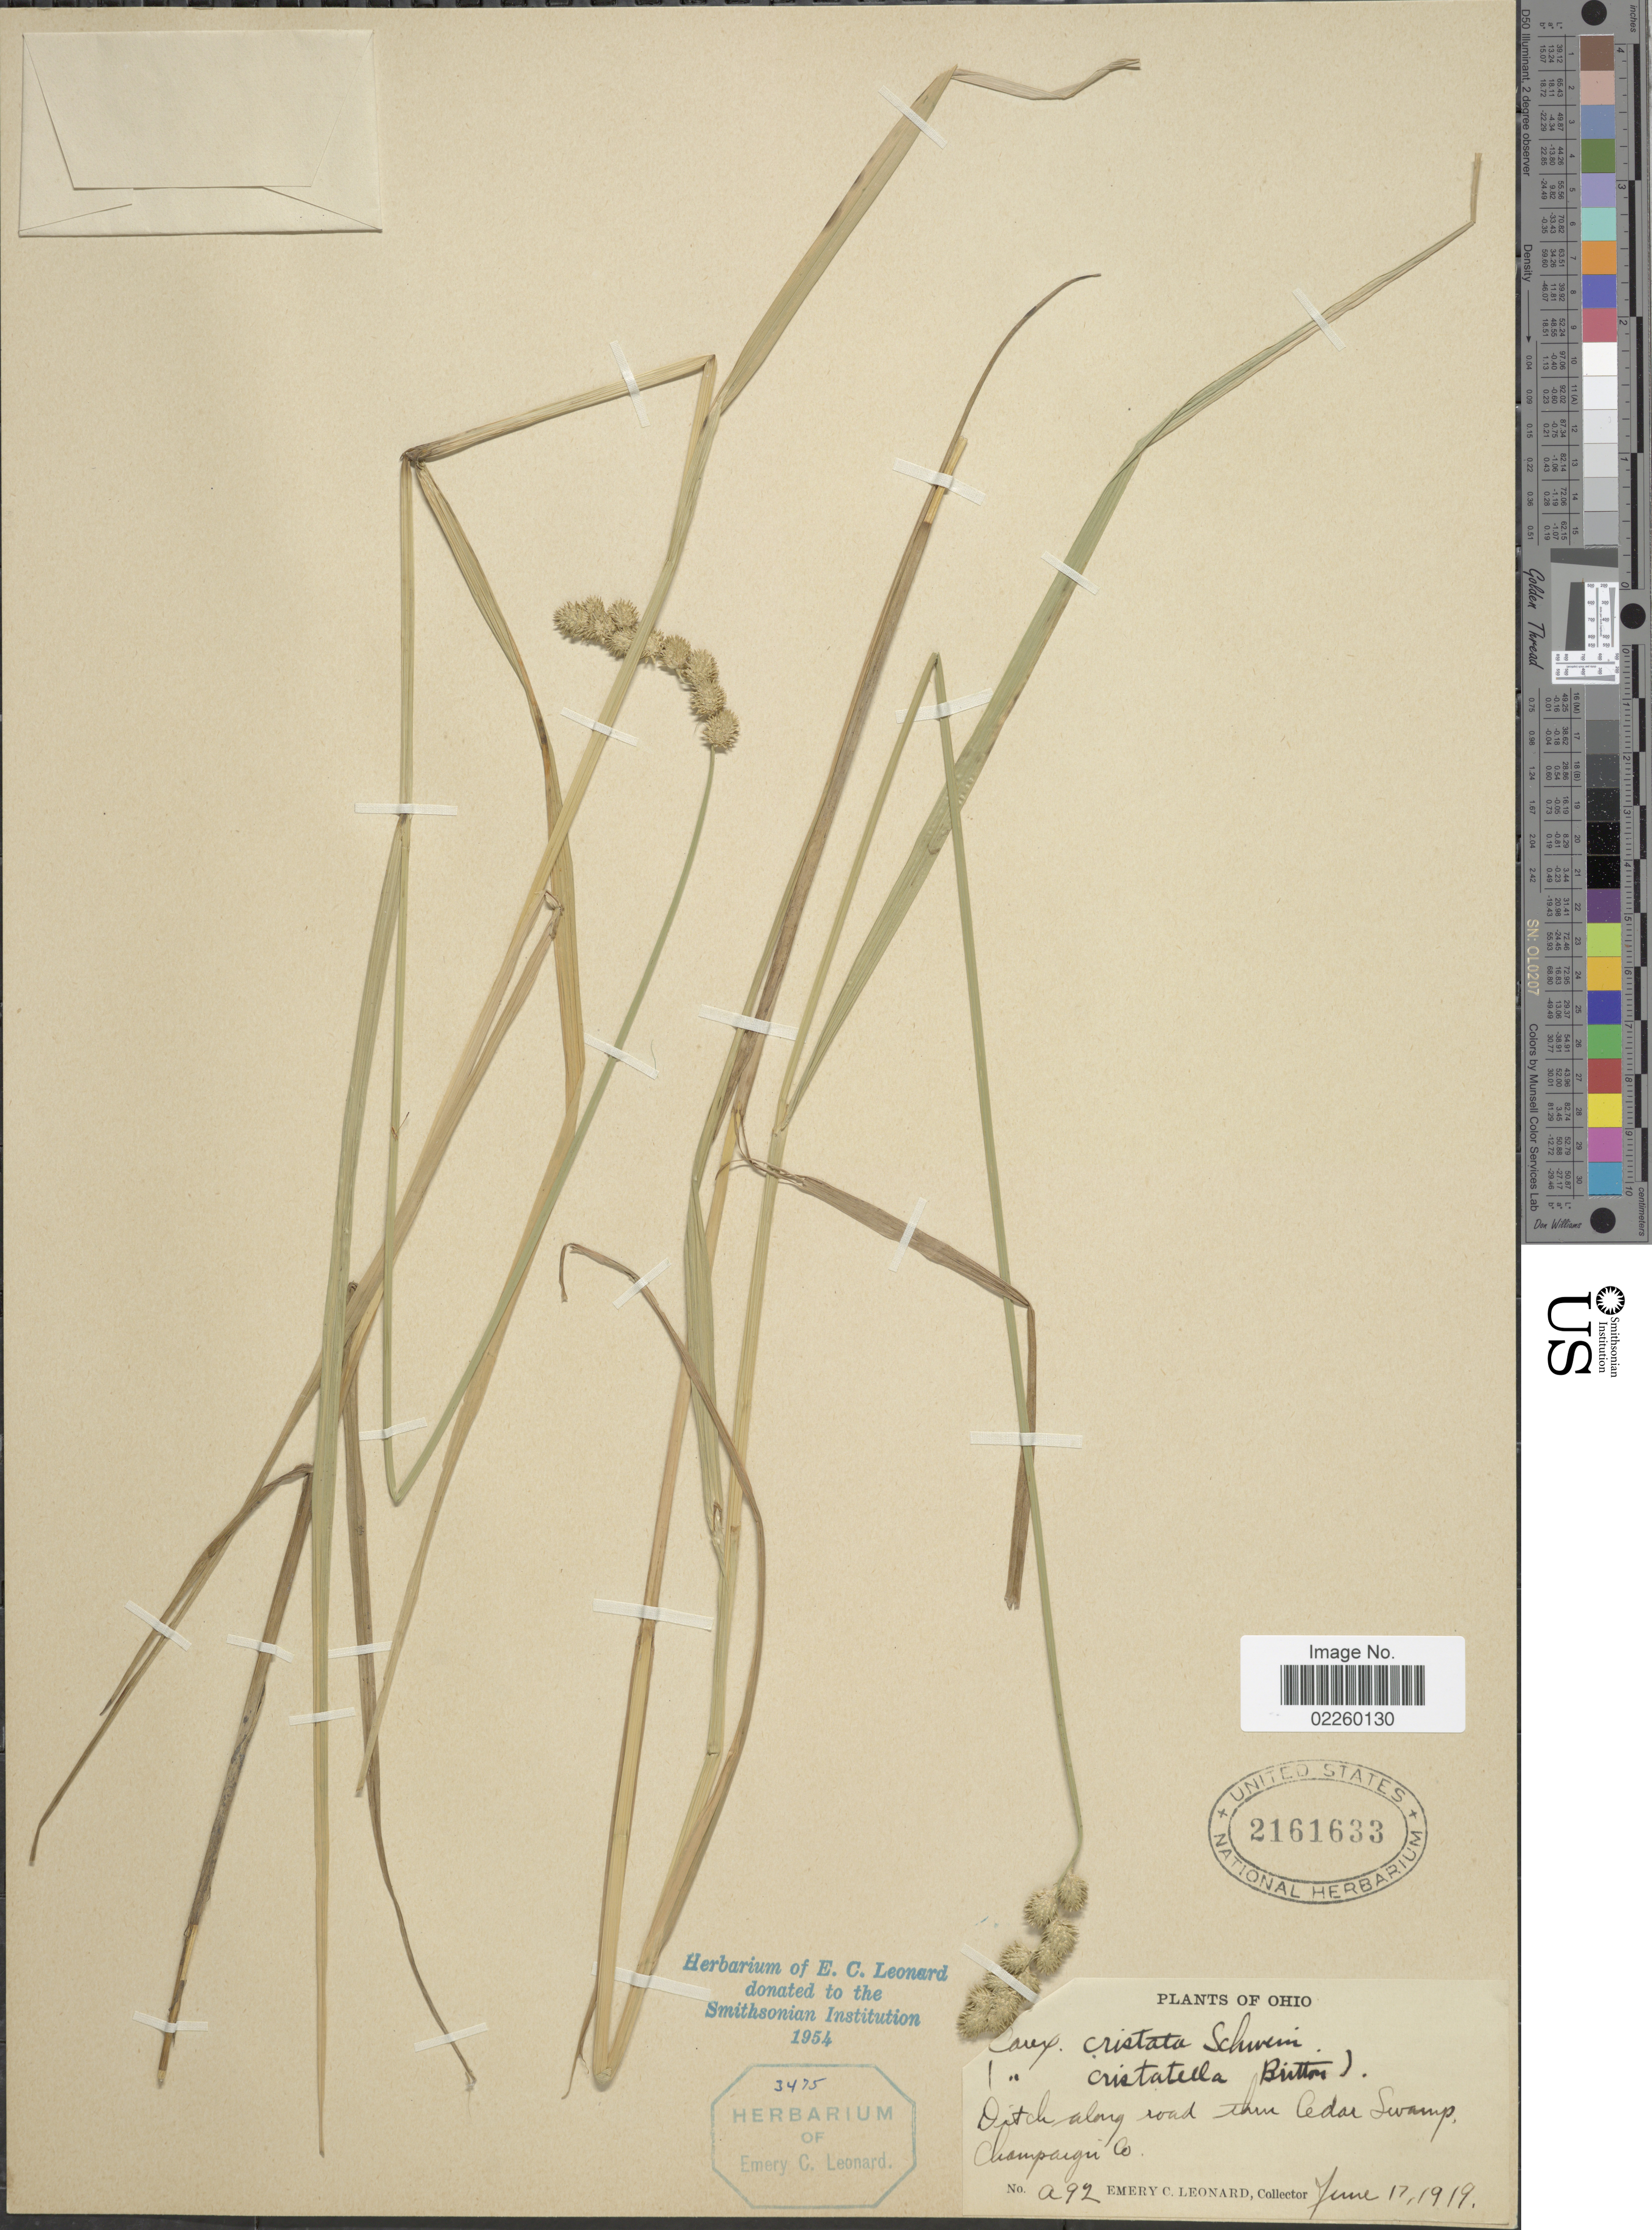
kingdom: Plantae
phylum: Tracheophyta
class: Liliopsida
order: Poales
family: Cyperaceae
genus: Carex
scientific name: Carex cristatella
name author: Britton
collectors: E. C. Leonard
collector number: a92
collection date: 1919-06-17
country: United States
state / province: Ohio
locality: Along road thru Cedar Swamp, Champaign Co.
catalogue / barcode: US 2161633